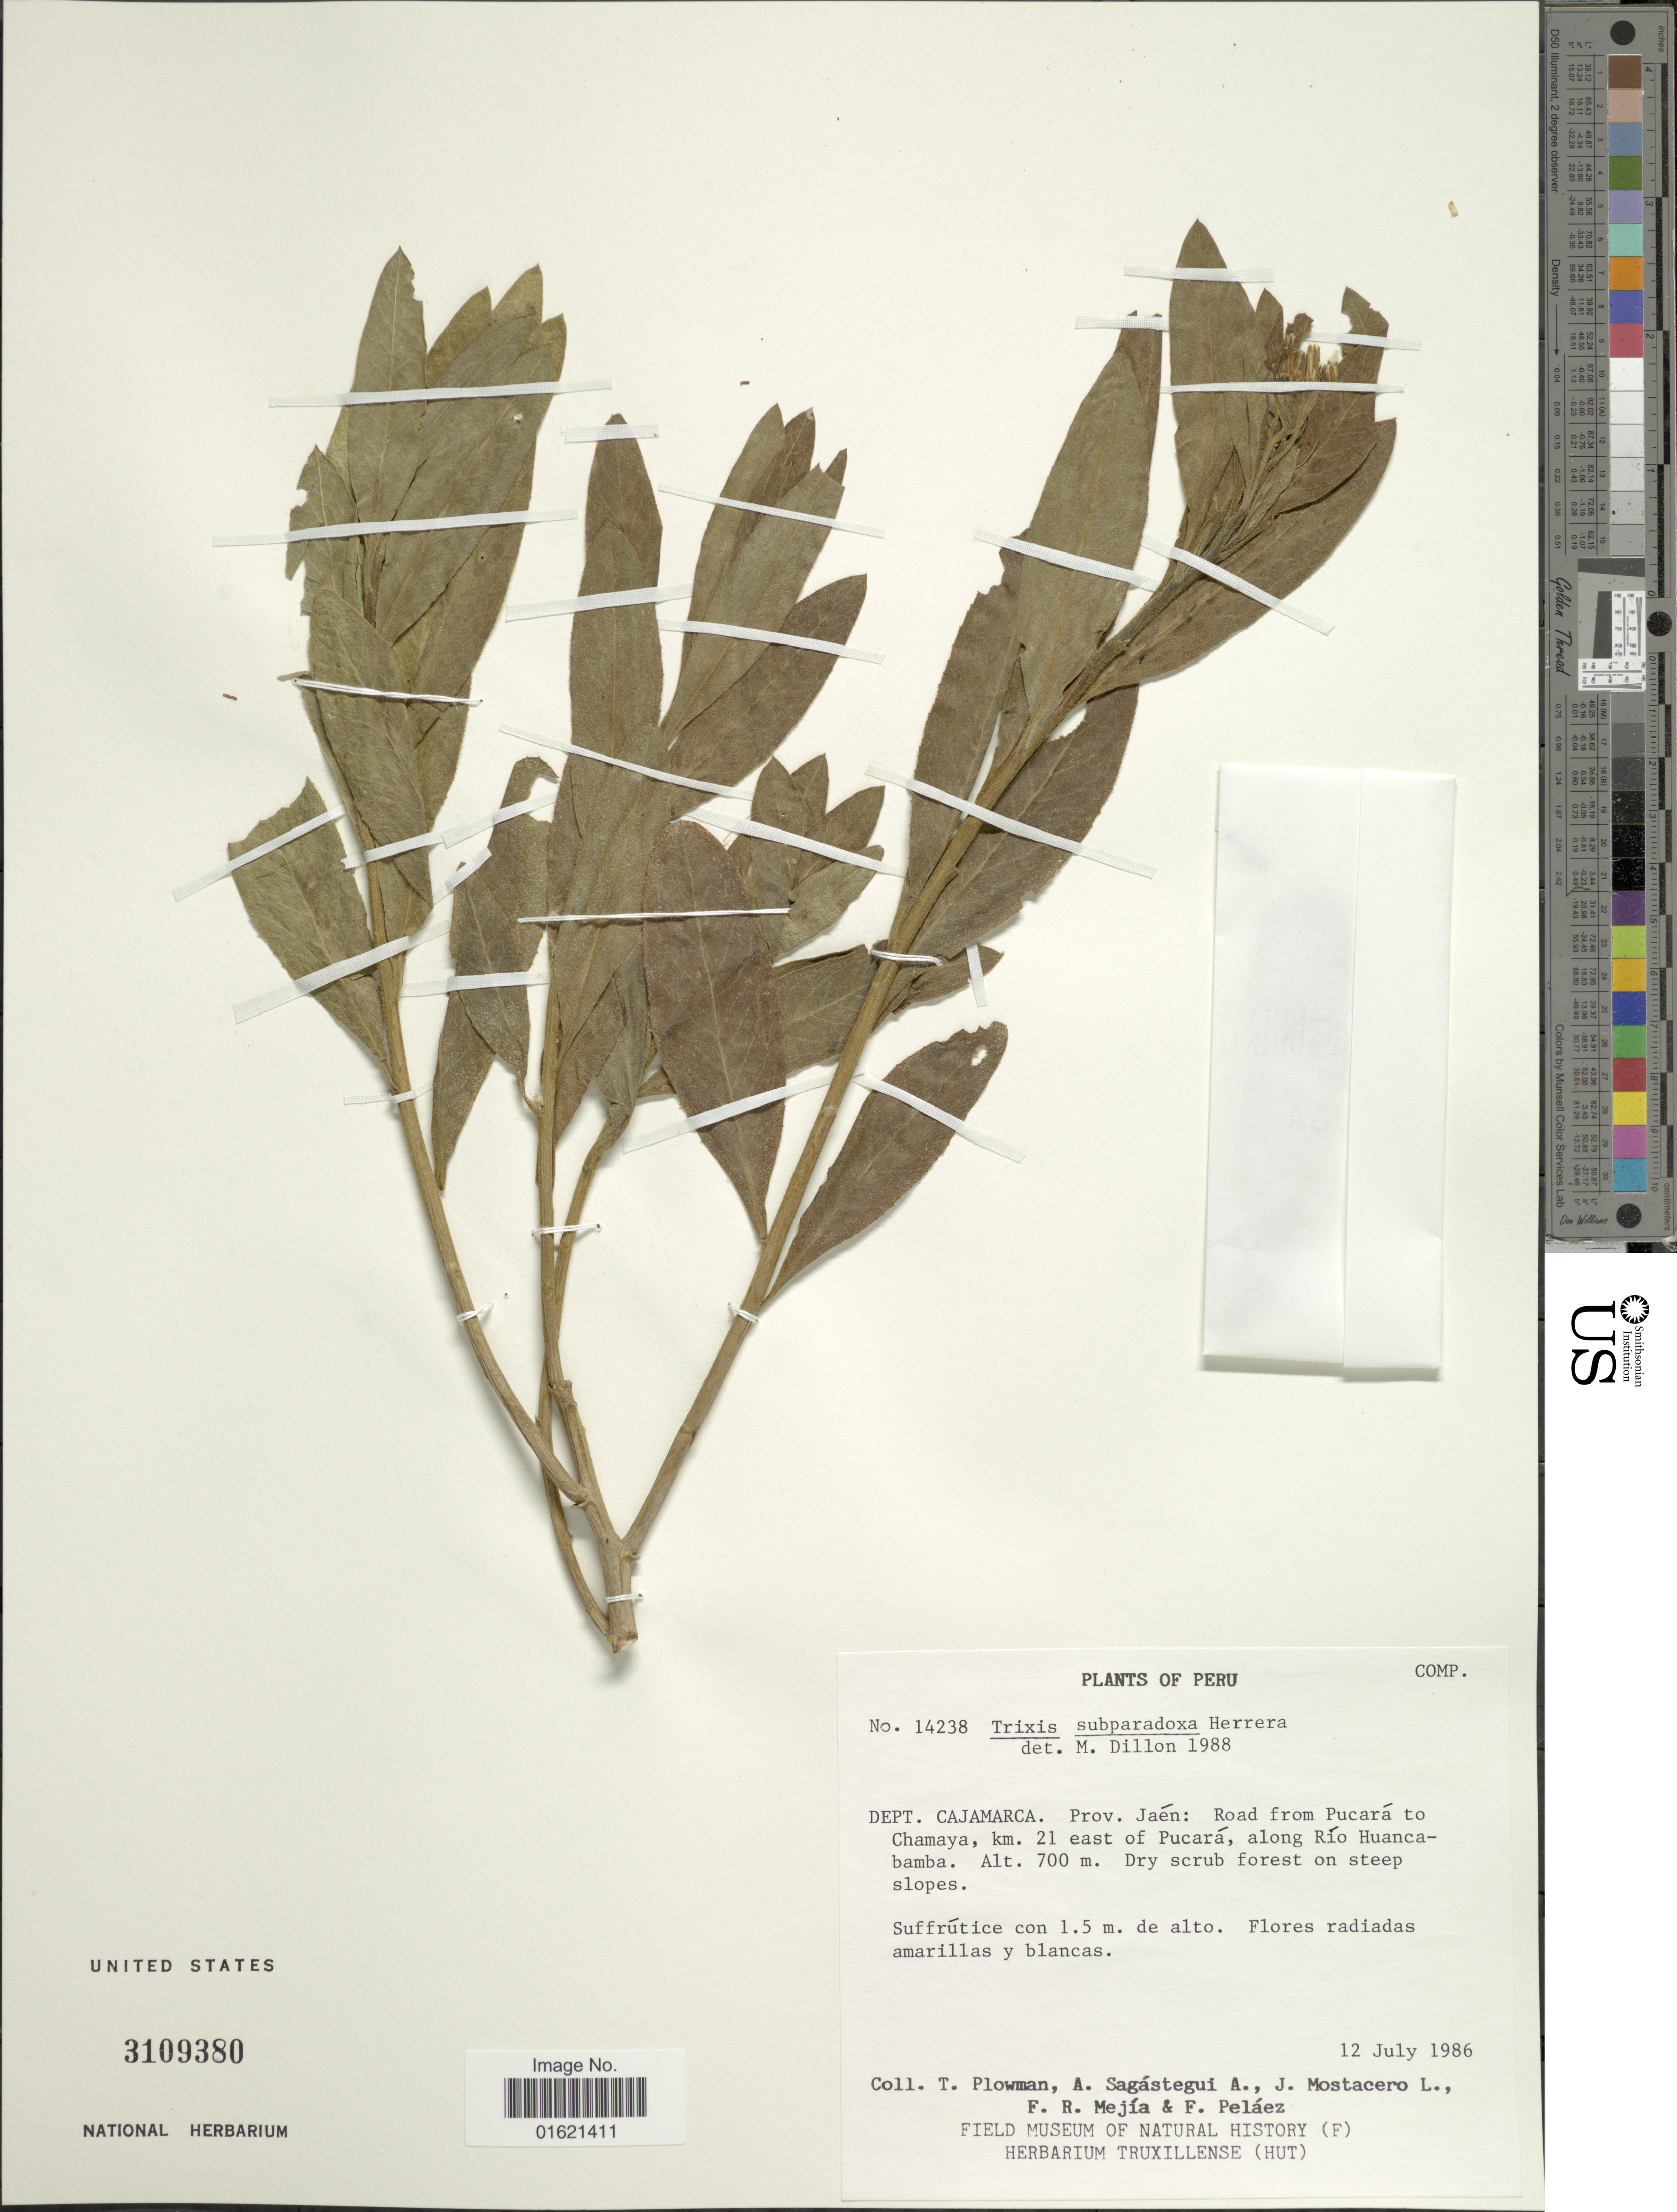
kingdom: Plantae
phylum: Tracheophyta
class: Magnoliopsida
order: Asterales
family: Asteraceae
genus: Trixis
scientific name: Trixis cacalioides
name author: (Kunth) D. Don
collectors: T. Plowman, A. Sagástegui A., J. Mostacero L., F. R. Mejia & F. Pelaez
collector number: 14238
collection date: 1986-07-12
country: Peru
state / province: Cajamarca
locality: Dept, Cajamarca. Prov.: Jaen: Road from Pucara to Chamaya, km 21 east of Pucara, along Rio HUancabamba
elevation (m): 700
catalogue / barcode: US 3109380